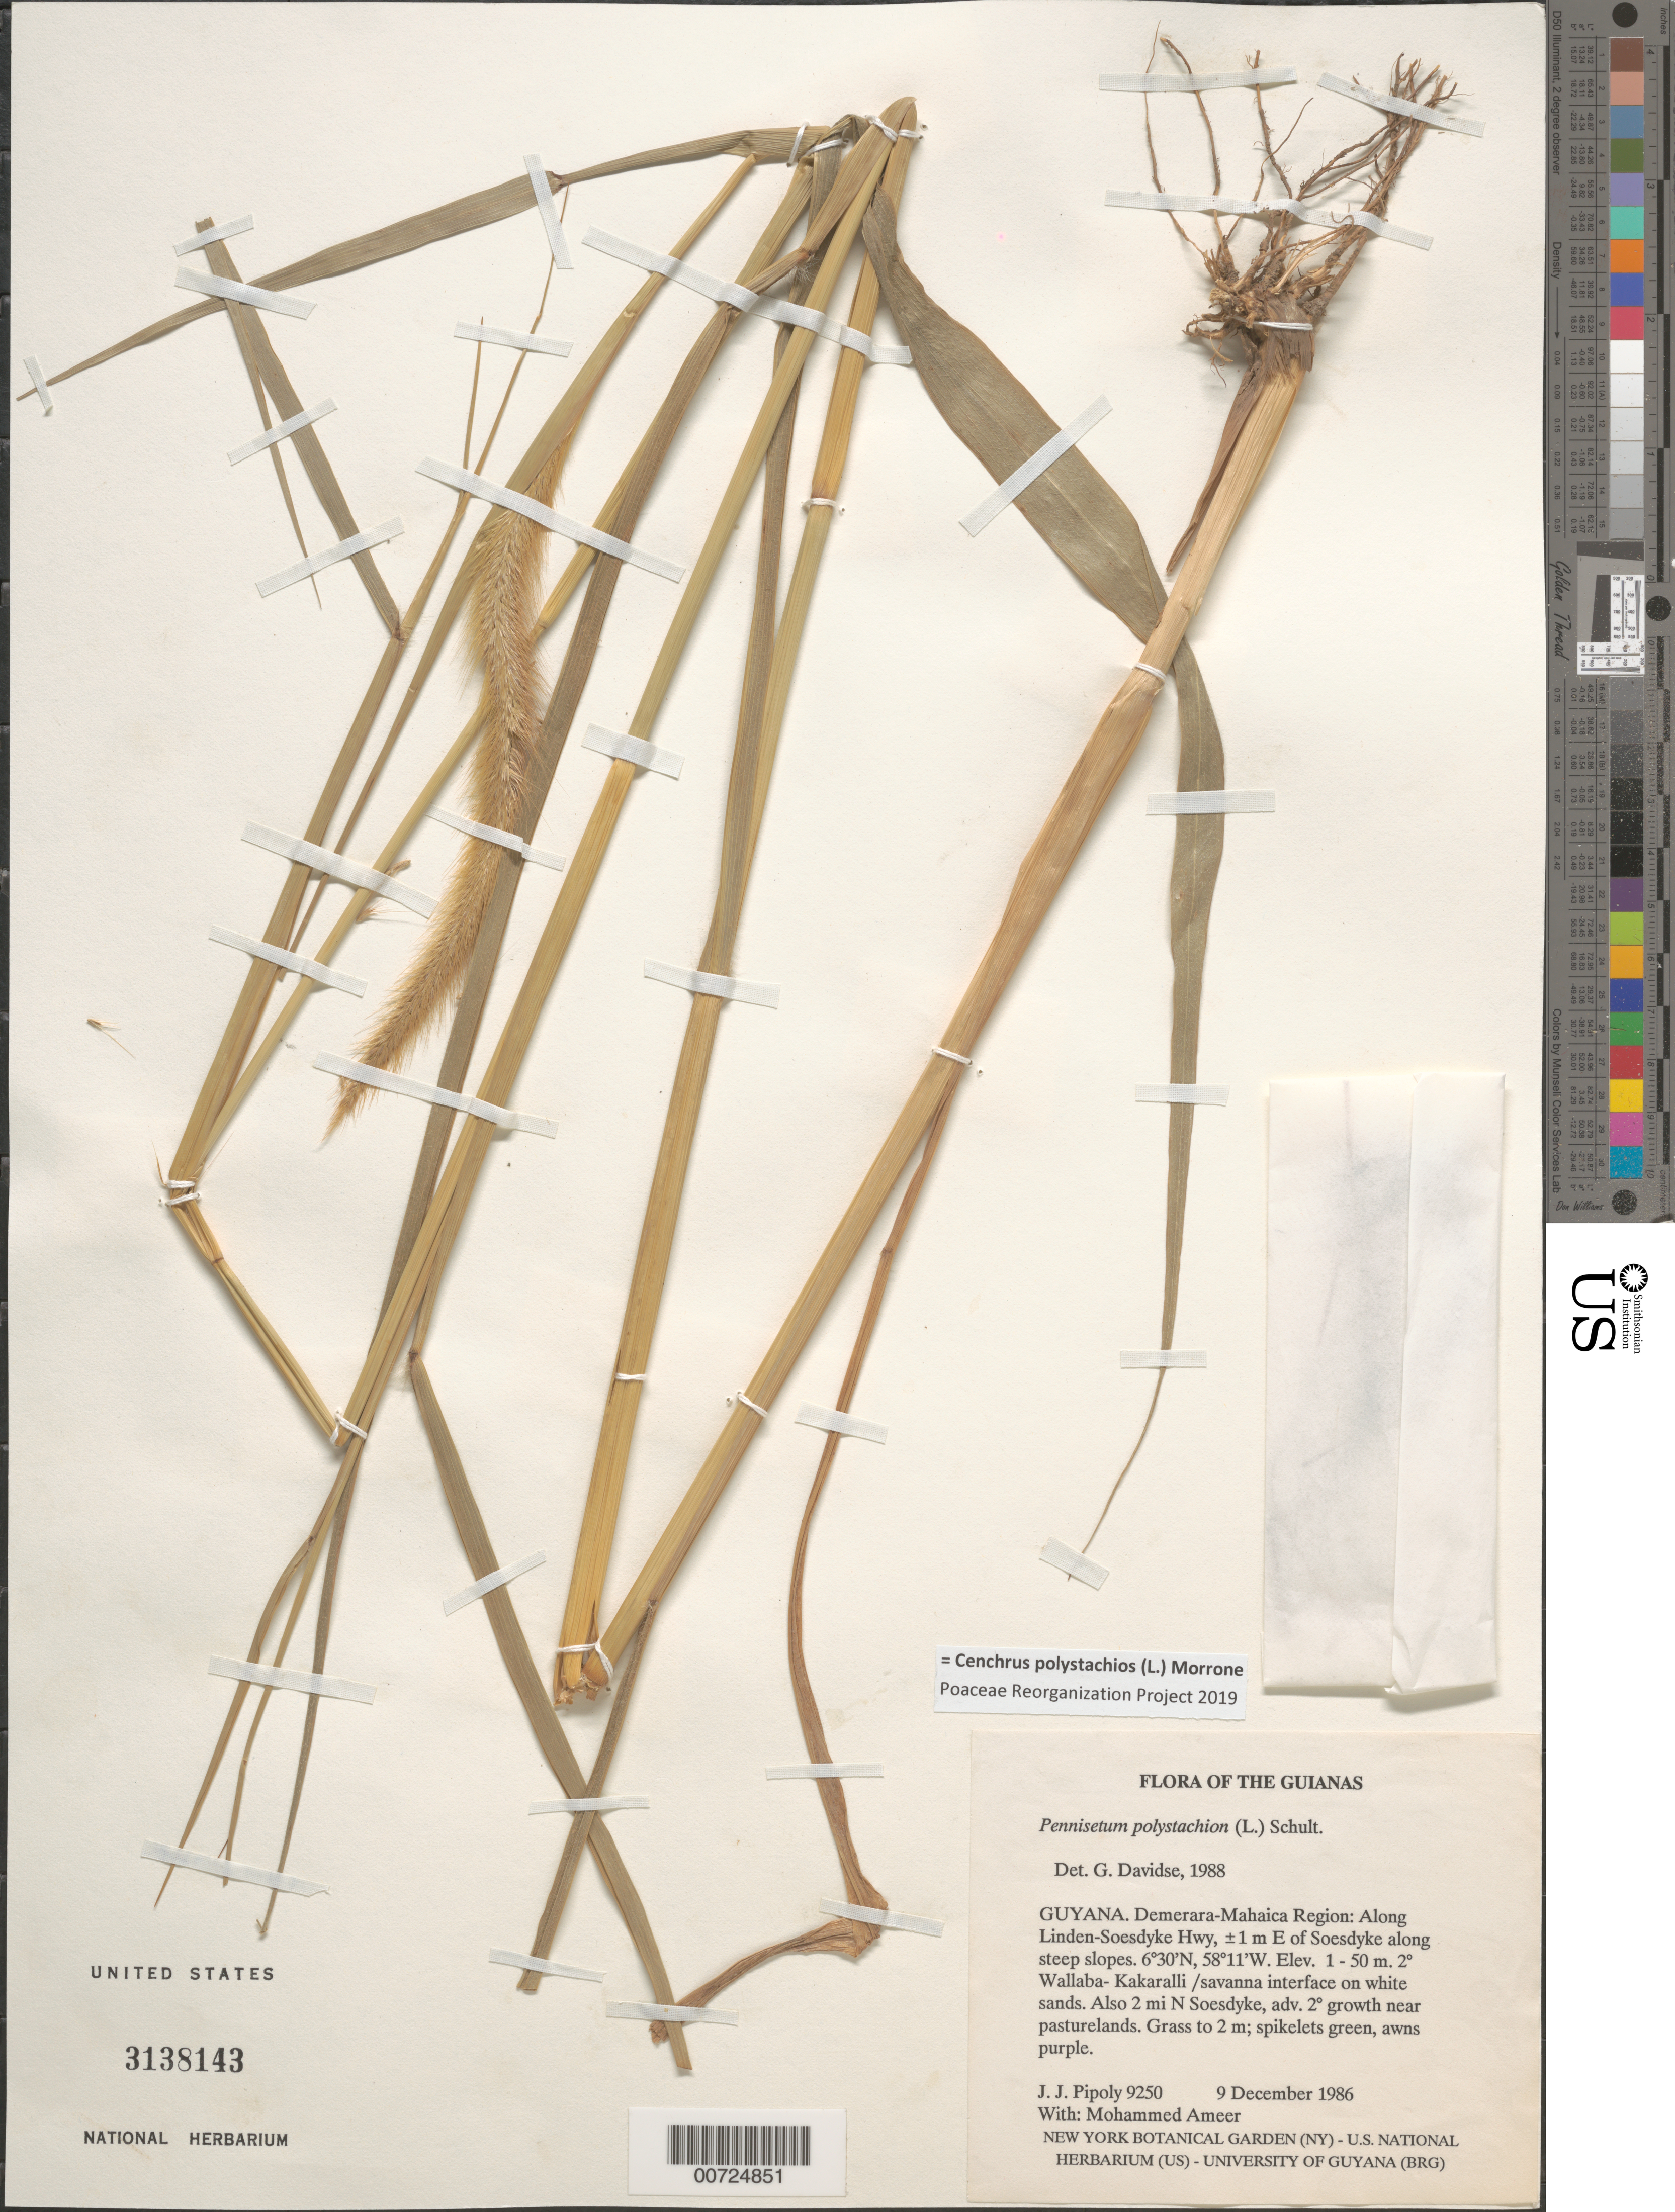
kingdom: Plantae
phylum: Tracheophyta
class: Liliopsida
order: Poales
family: Poaceae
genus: Cenchrus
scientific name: Cenchrus polystachios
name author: (L.) Morrone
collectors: J. J. Pipoly & M. Ameer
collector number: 9250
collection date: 1986-12-09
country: Guyana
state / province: Demerara-Mahaica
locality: The Guianas. Demerara-Mahaica Region: Along Linden-Soesdyke Hwy, ±1 m E of Soesdyke along steep slopes. Wallaba-Kakaralli/savanna interface on white sands. Also 2 mi. N Soesdyke, adv. 2° growth near pasturelands.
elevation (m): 1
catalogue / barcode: US 3138143